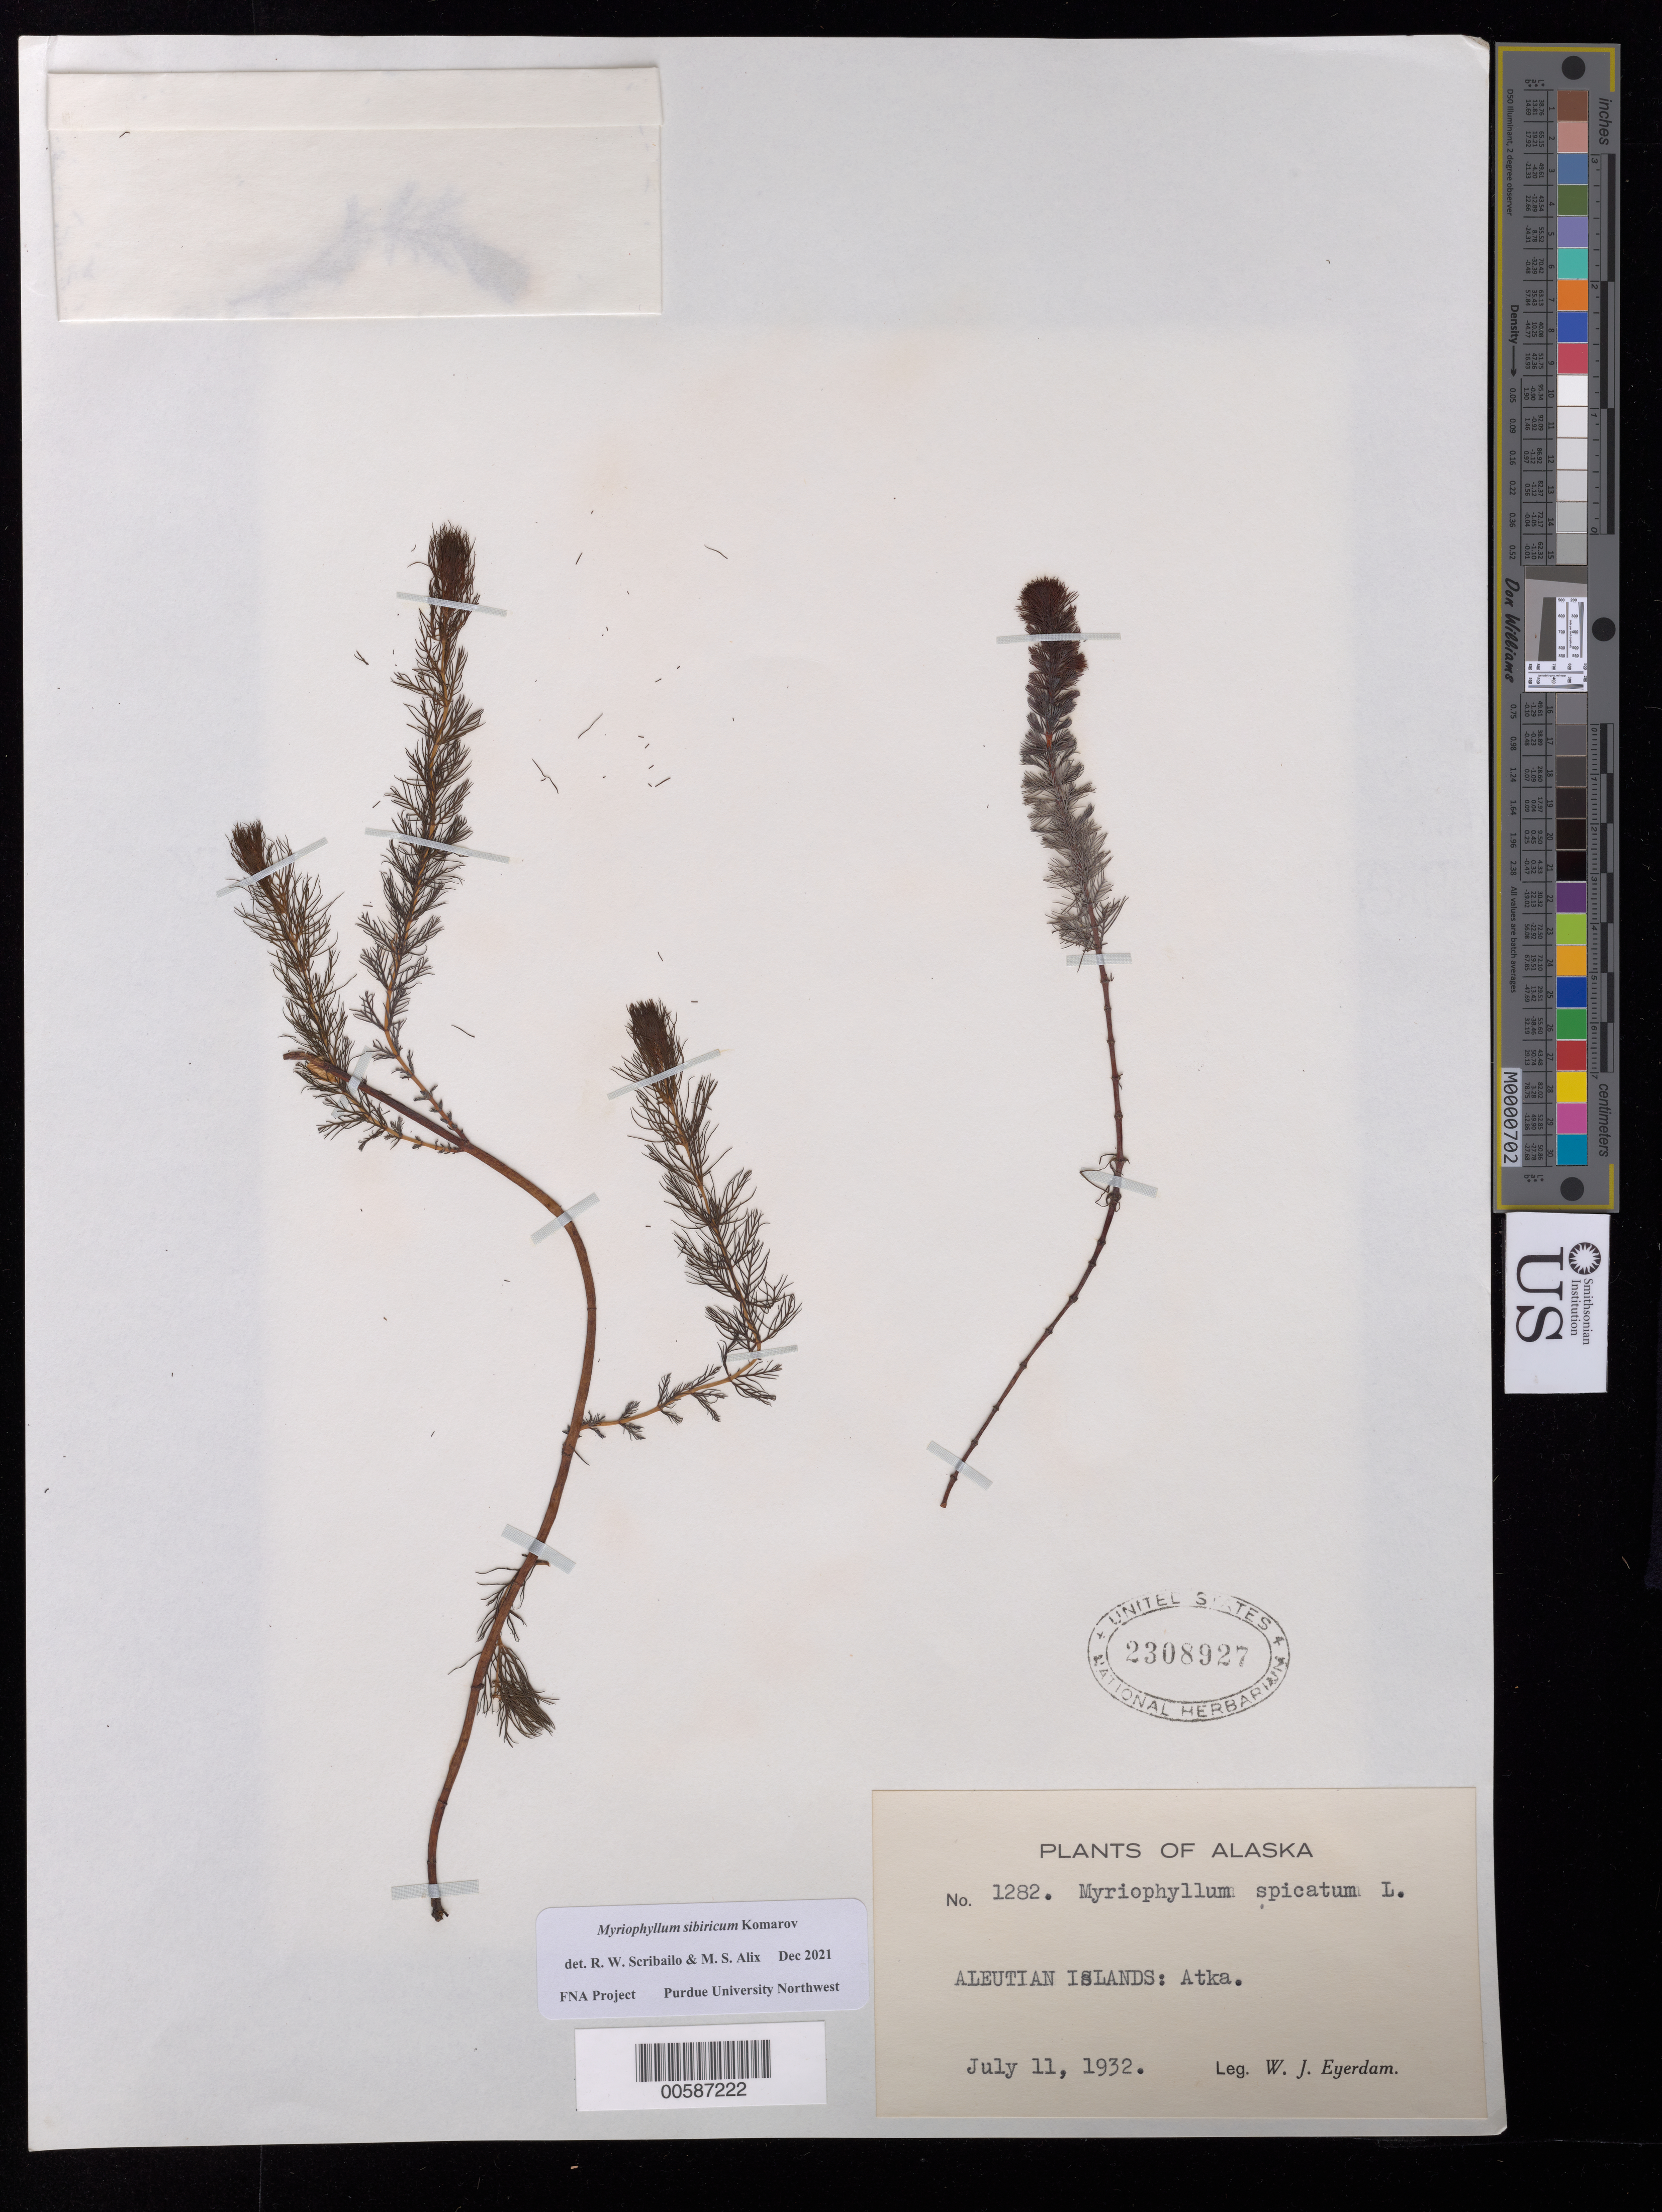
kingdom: Plantae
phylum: Tracheophyta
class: Magnoliopsida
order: Saxifragales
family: Haloragaceae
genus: Myriophyllum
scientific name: Myriophyllum sibiricum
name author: Kom.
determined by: Scribailo, R. W.; Alix, M. S.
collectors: W. J. Eyerdam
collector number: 1282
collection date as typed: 11 Jul 1932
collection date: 1932-07-11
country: United States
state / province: Alaska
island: Atka Island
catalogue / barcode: US 2308927